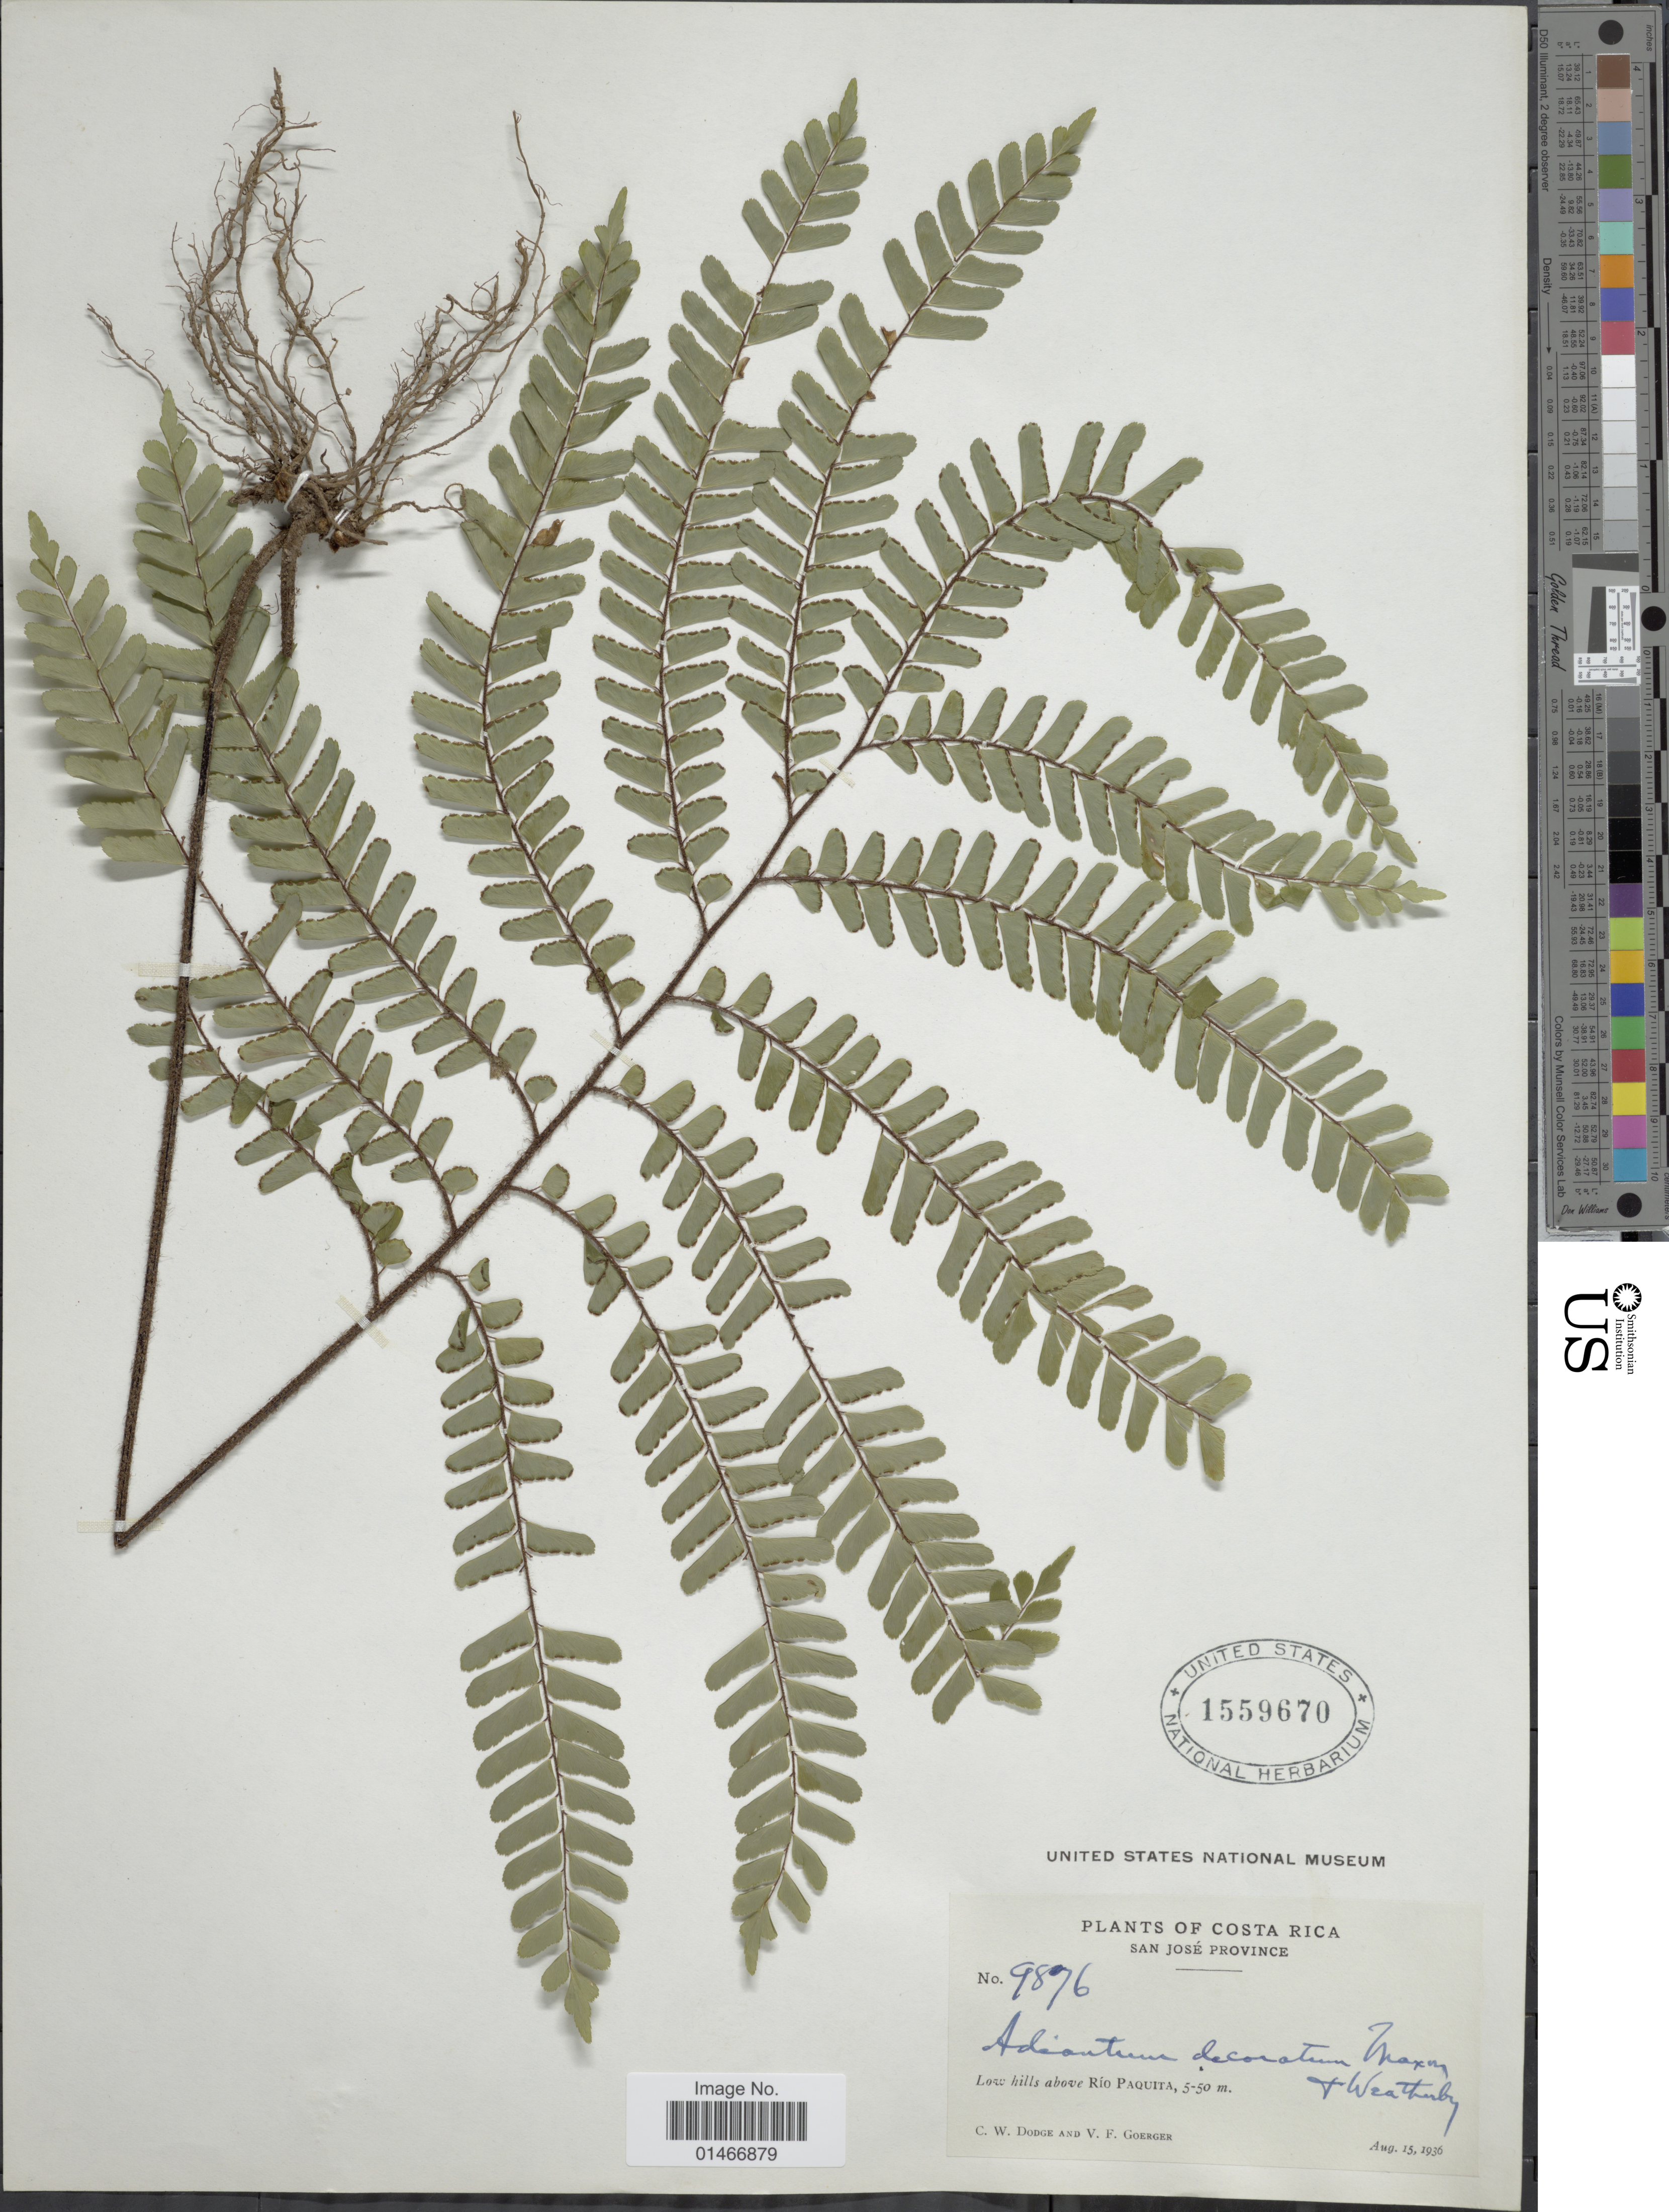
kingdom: Plantae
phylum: Tracheophyta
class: Polypodiopsida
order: Polypodiales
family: Pteridaceae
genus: Adiantum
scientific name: Adiantum decoratum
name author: Maxon & Weath.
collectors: C. Dodge & V. Goerger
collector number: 9876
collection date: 1936-08-15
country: Costa Rica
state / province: San José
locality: San Jose Province. Hills above Rio Paquita.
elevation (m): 5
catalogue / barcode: US 1559670